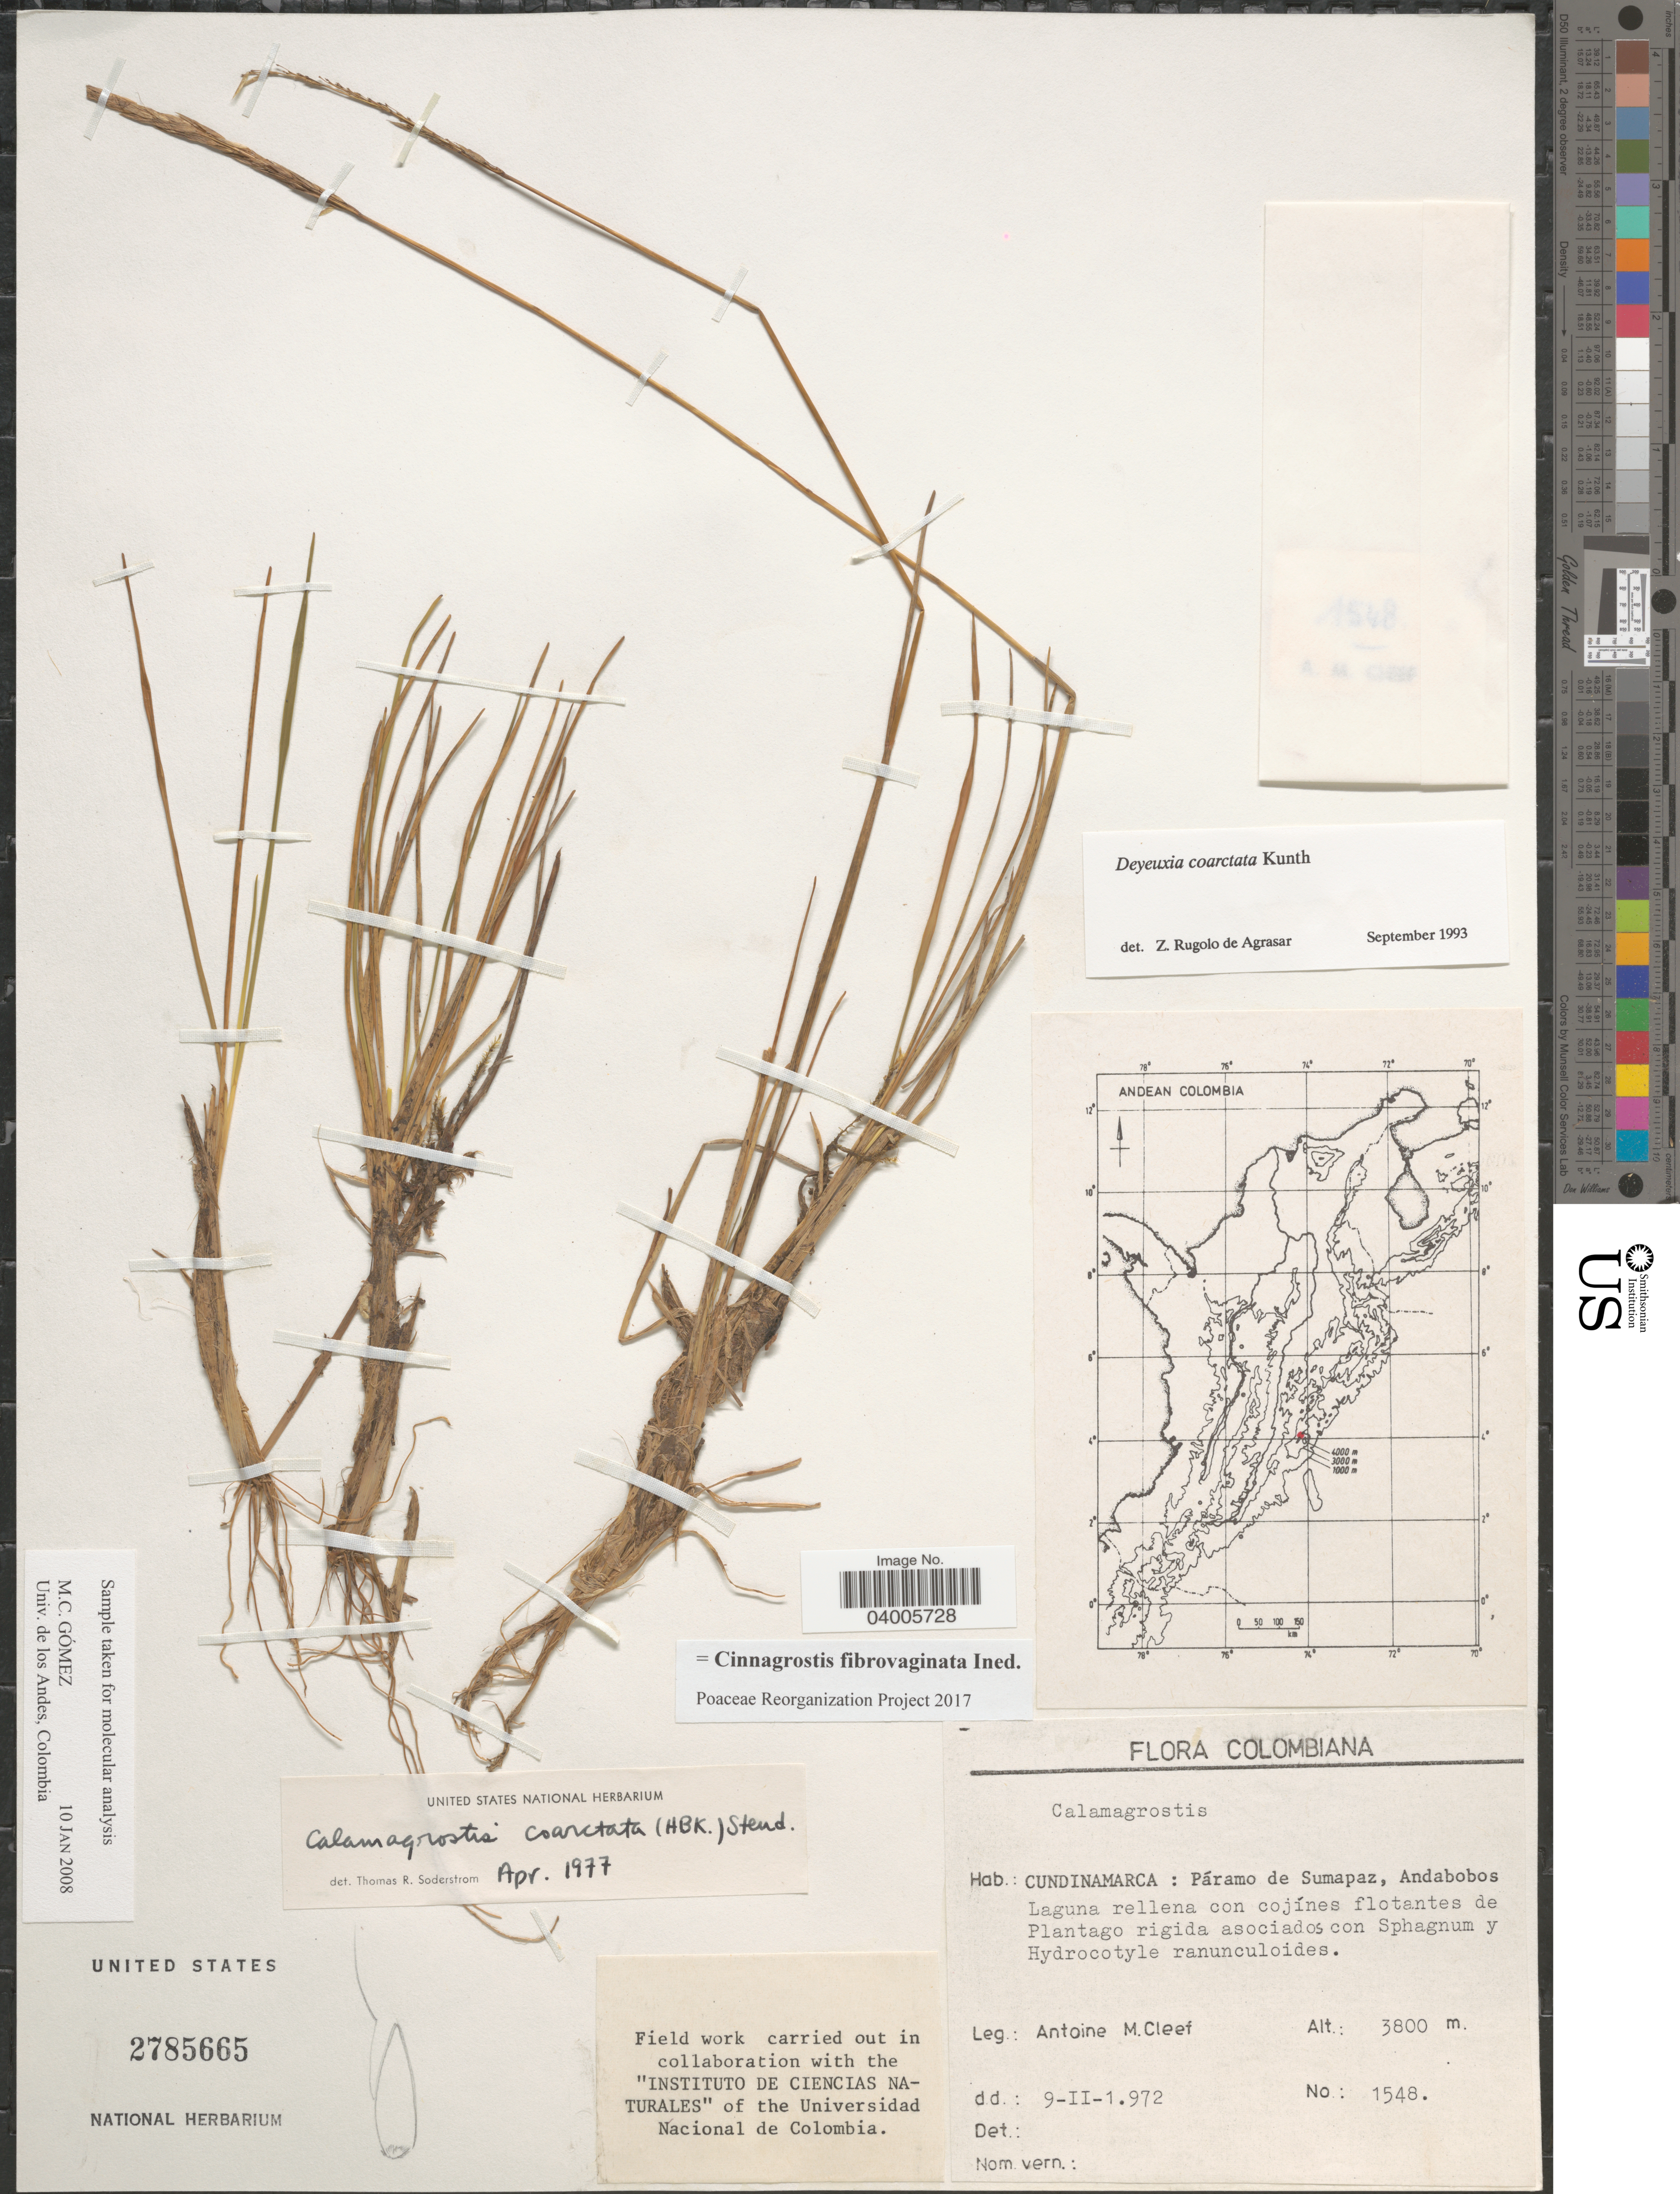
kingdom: Plantae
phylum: Tracheophyta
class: Liliopsida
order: Poales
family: Poaceae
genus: Cinnagrostis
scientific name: Cinnagrostis coarctata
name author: (Kunth) P.M. Peterson et al.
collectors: A. M. Cleef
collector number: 1548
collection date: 1972-02-09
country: Colombia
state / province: Cundinamarca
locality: Páramo de Sumapaz, Andabobos Laguna rellena.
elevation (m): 3800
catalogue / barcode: US 2785665